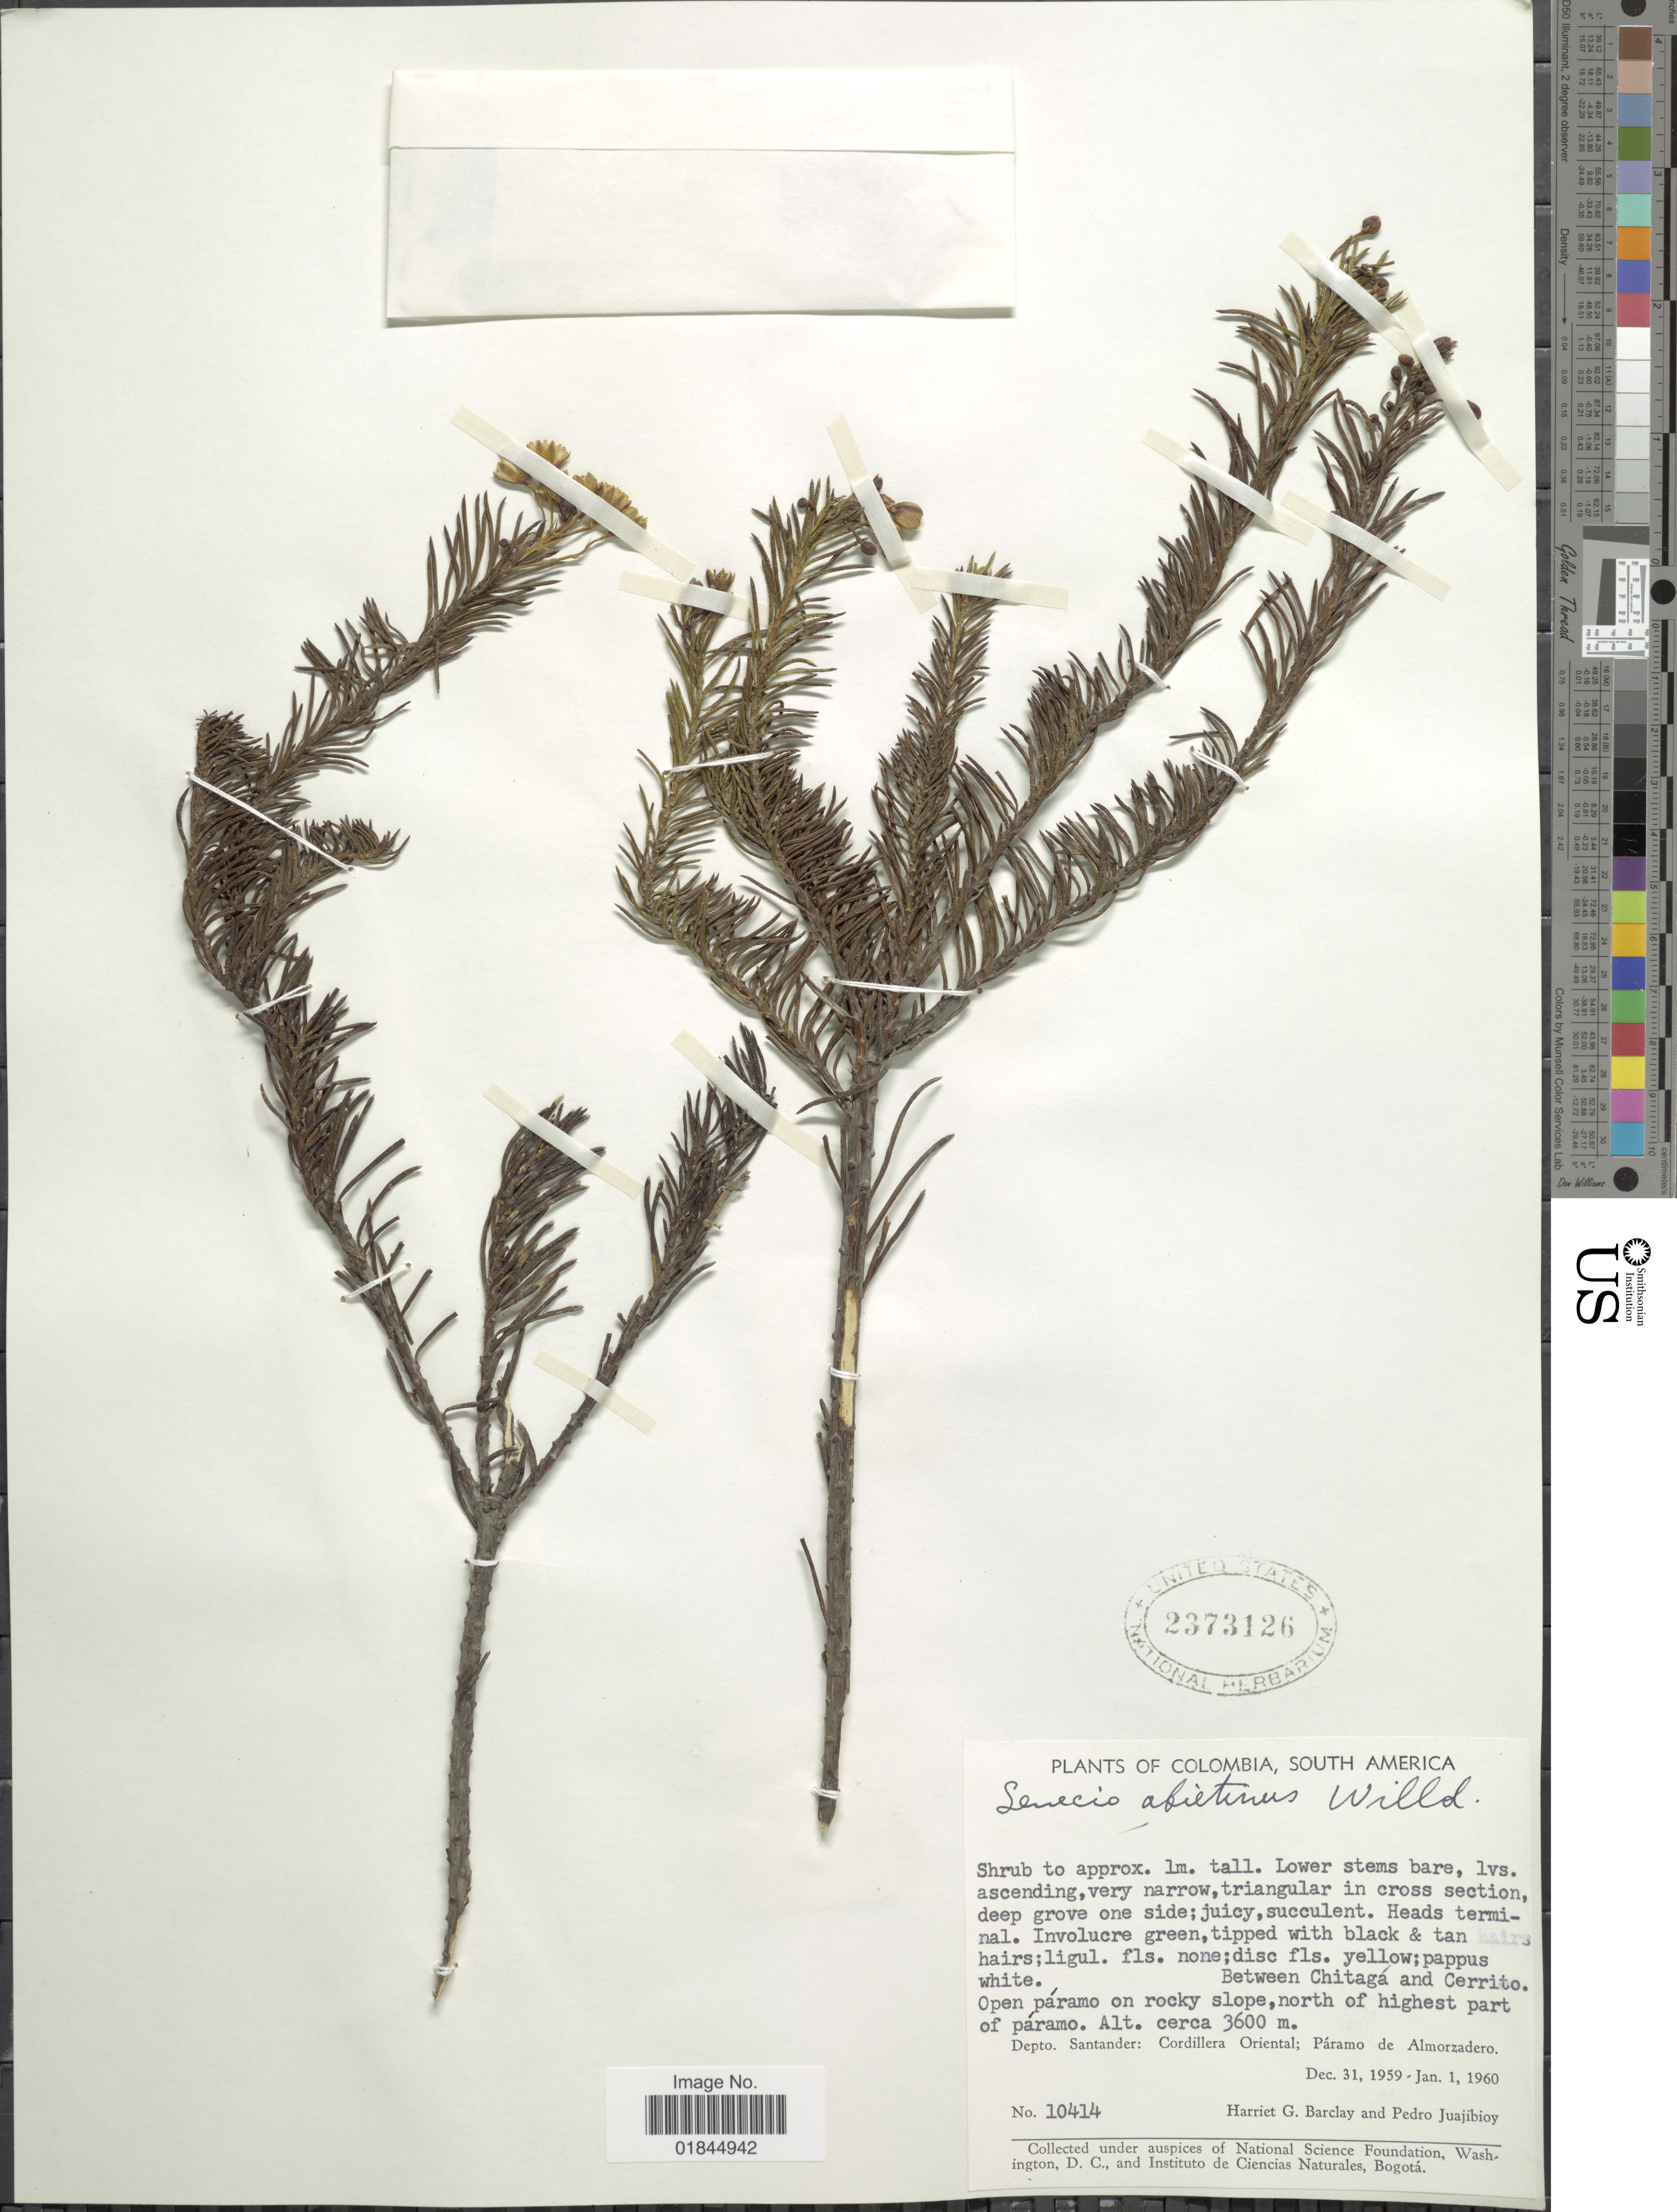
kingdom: Plantae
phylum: Tracheophyta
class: Magnoliopsida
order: Asterales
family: Asteraceae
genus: Pentacalia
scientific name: Pentacalia abietina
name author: (Willd. ex Wedd.) Cuatrec.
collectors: H. G. Barclay & P. Juajibioy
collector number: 10414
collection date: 1959-12-31/1960-01-01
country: Colombia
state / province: Santander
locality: Cordillera Oriental; Paramo de Almorzadero. Between Chitaga and Cerrito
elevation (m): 3600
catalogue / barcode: US 2373126